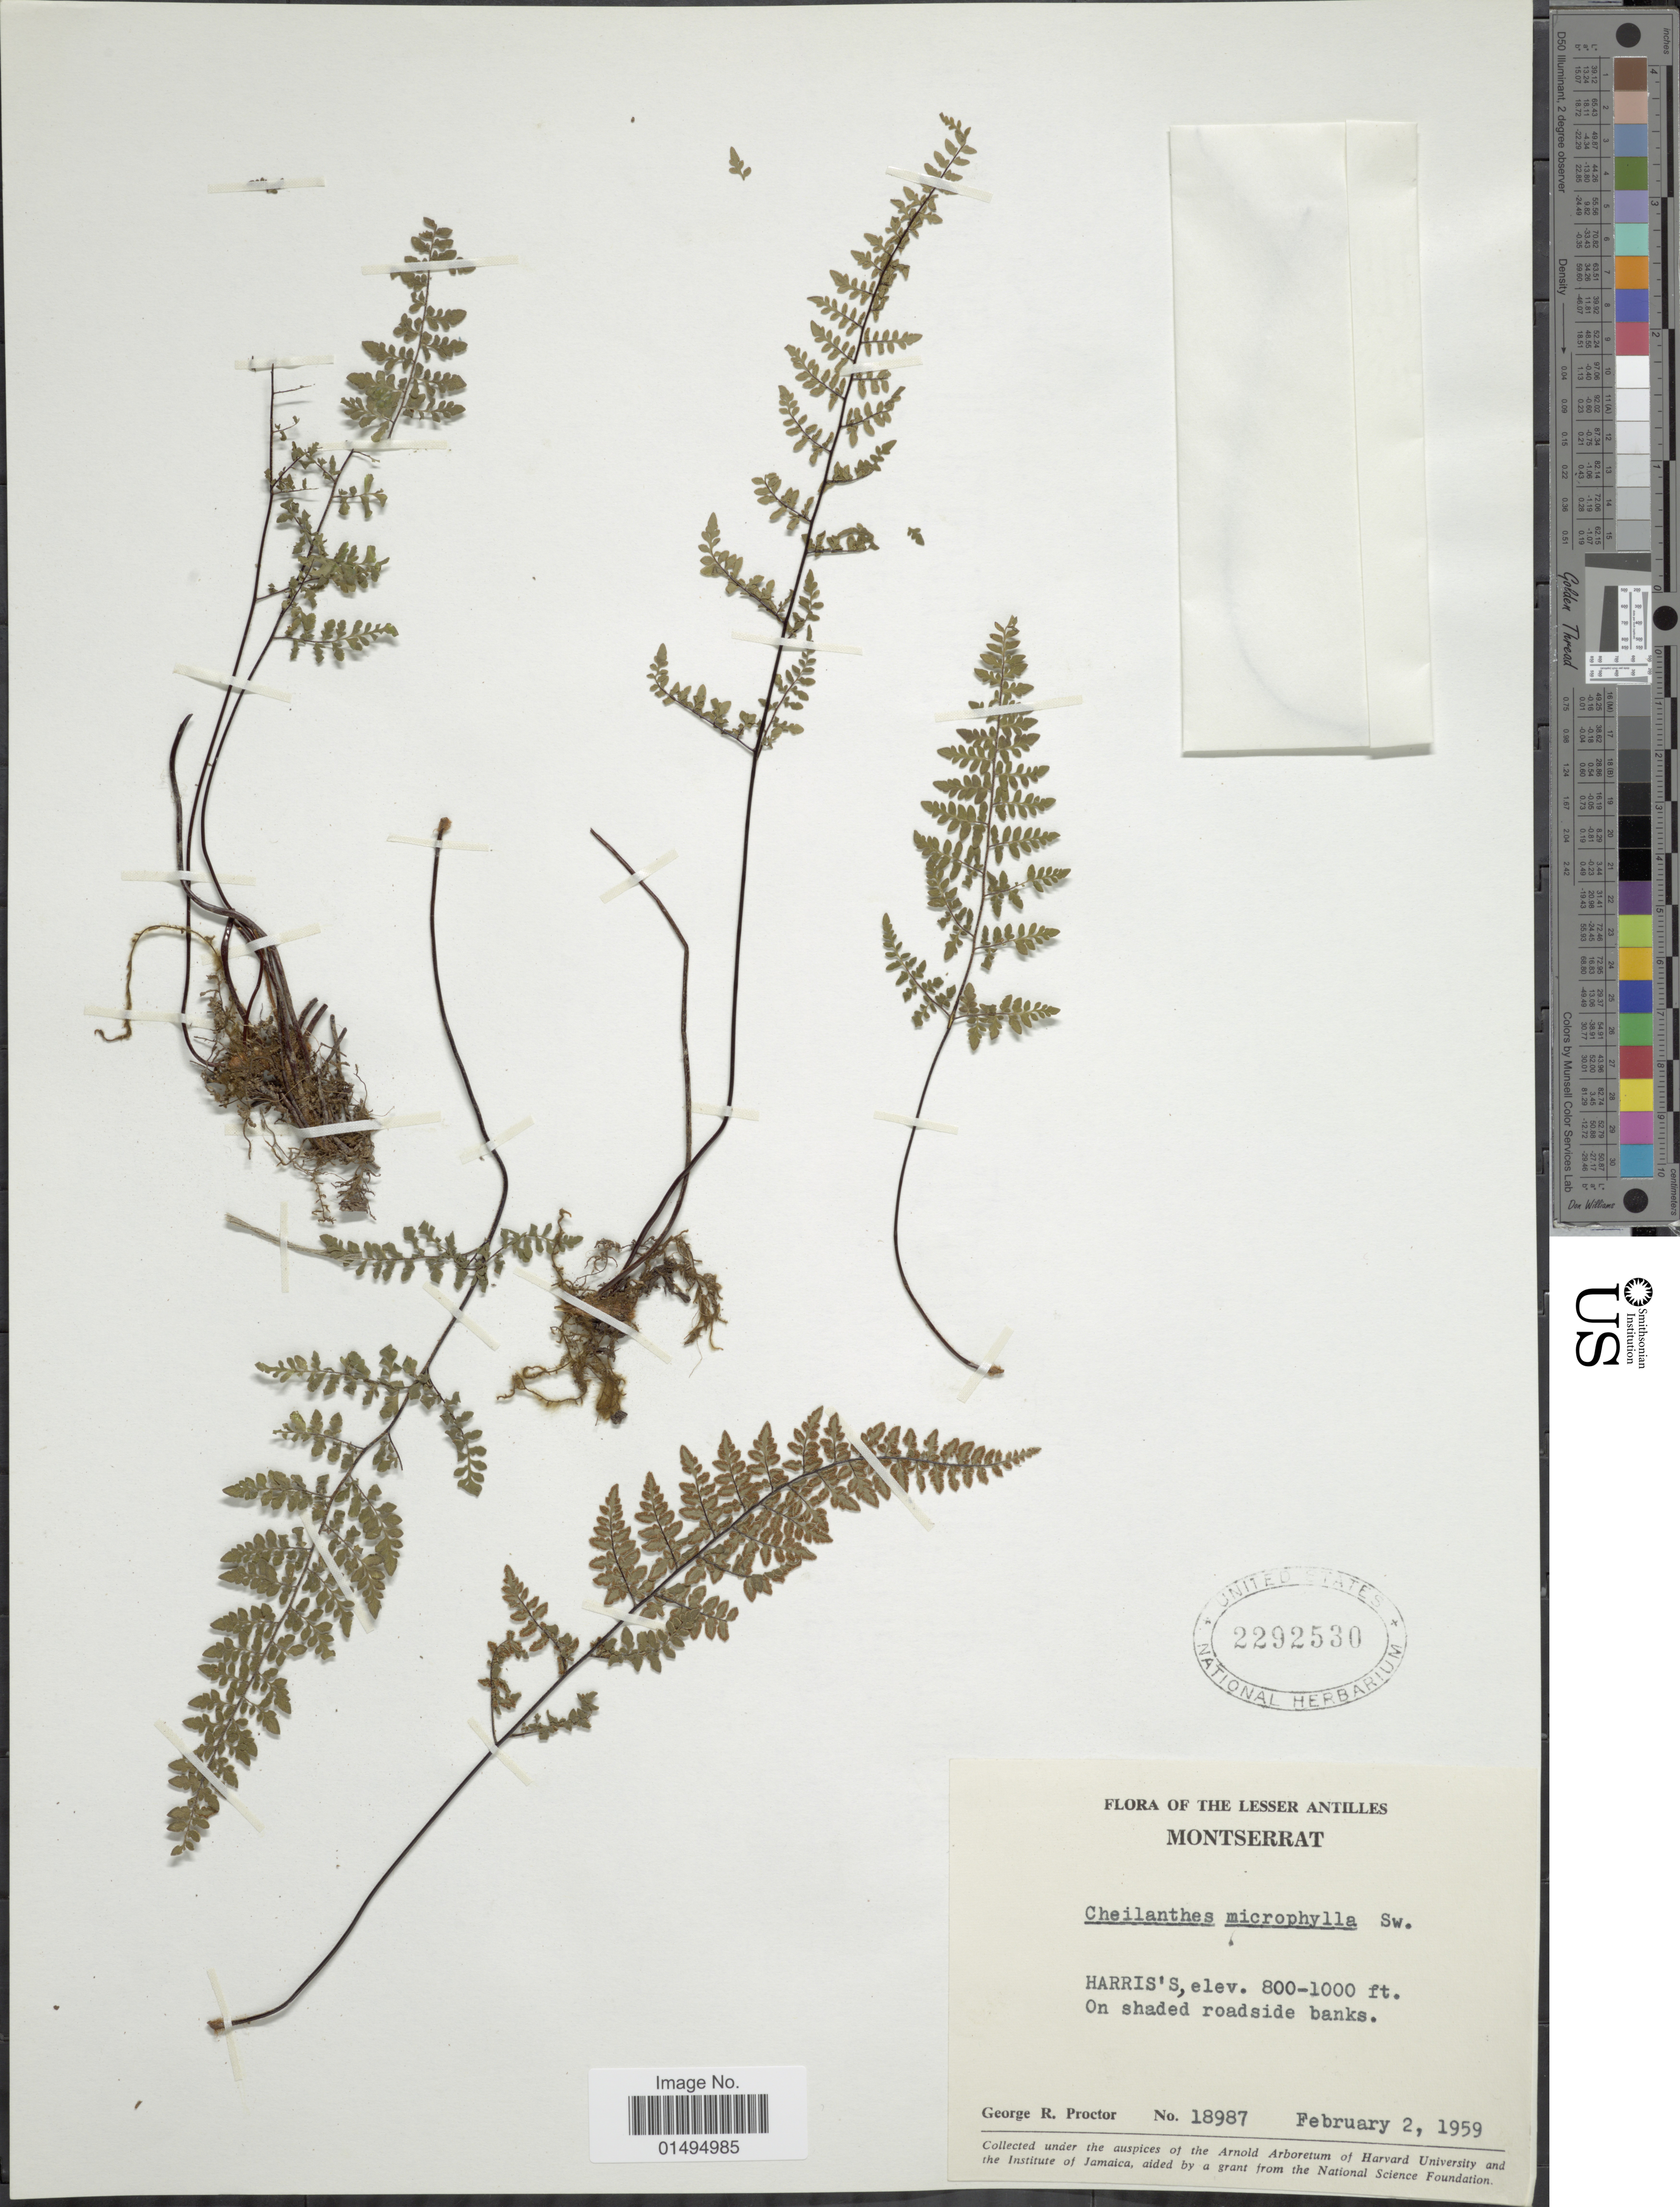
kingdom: Plantae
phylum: Tracheophyta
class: Polypodiopsida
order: Polypodiales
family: Pteridaceae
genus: Myriopteris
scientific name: Myriopteris microphylla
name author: (Sw.) Grusz & Windham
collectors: G. R. Proctor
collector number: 18987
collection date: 1959-02-02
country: Montserrat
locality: The Lesser Antilles, Montserrat, Harris's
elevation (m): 244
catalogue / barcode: US 2292530